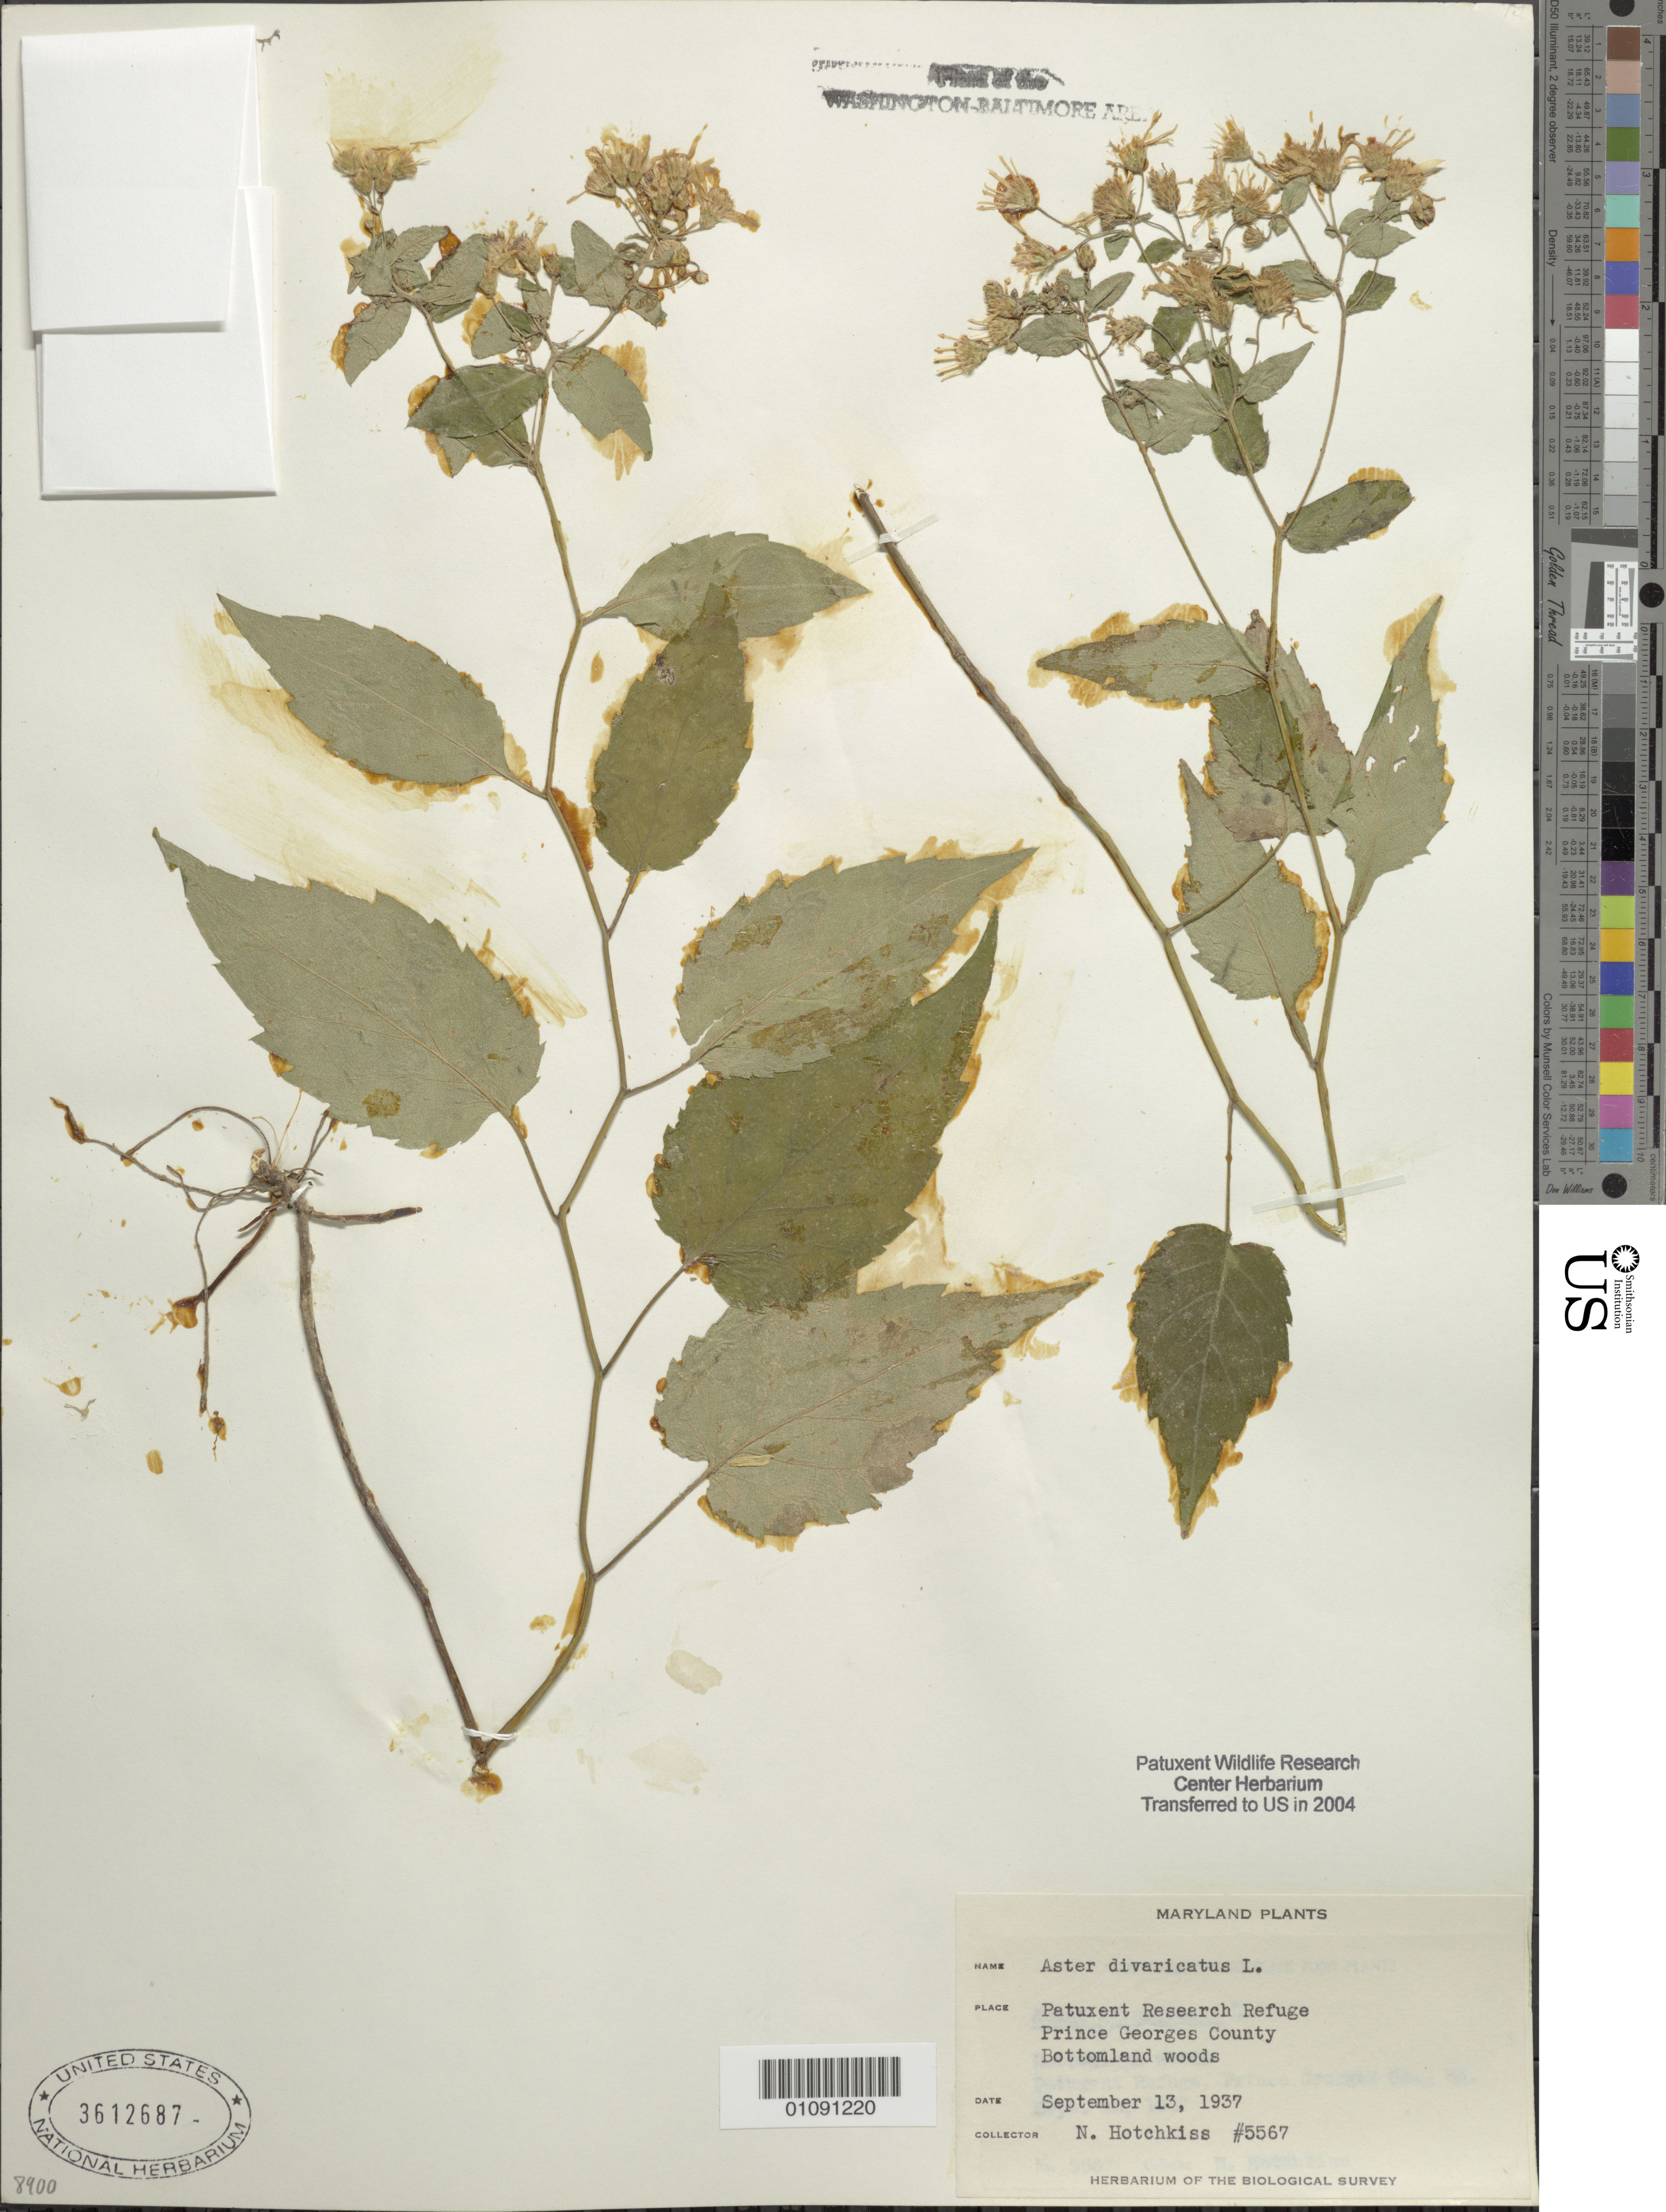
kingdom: Plantae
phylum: Tracheophyta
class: Magnoliopsida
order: Asterales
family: Asteraceae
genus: Eurybia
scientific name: Eurybia divaricata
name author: (L.) G.L. Nesom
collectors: N. Hotchkiss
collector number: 5567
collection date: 1937-09-13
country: United States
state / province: Maryland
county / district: Prince George's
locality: Patuxent Wildlife Refuge.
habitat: Bottomland woods.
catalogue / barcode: US 3612687